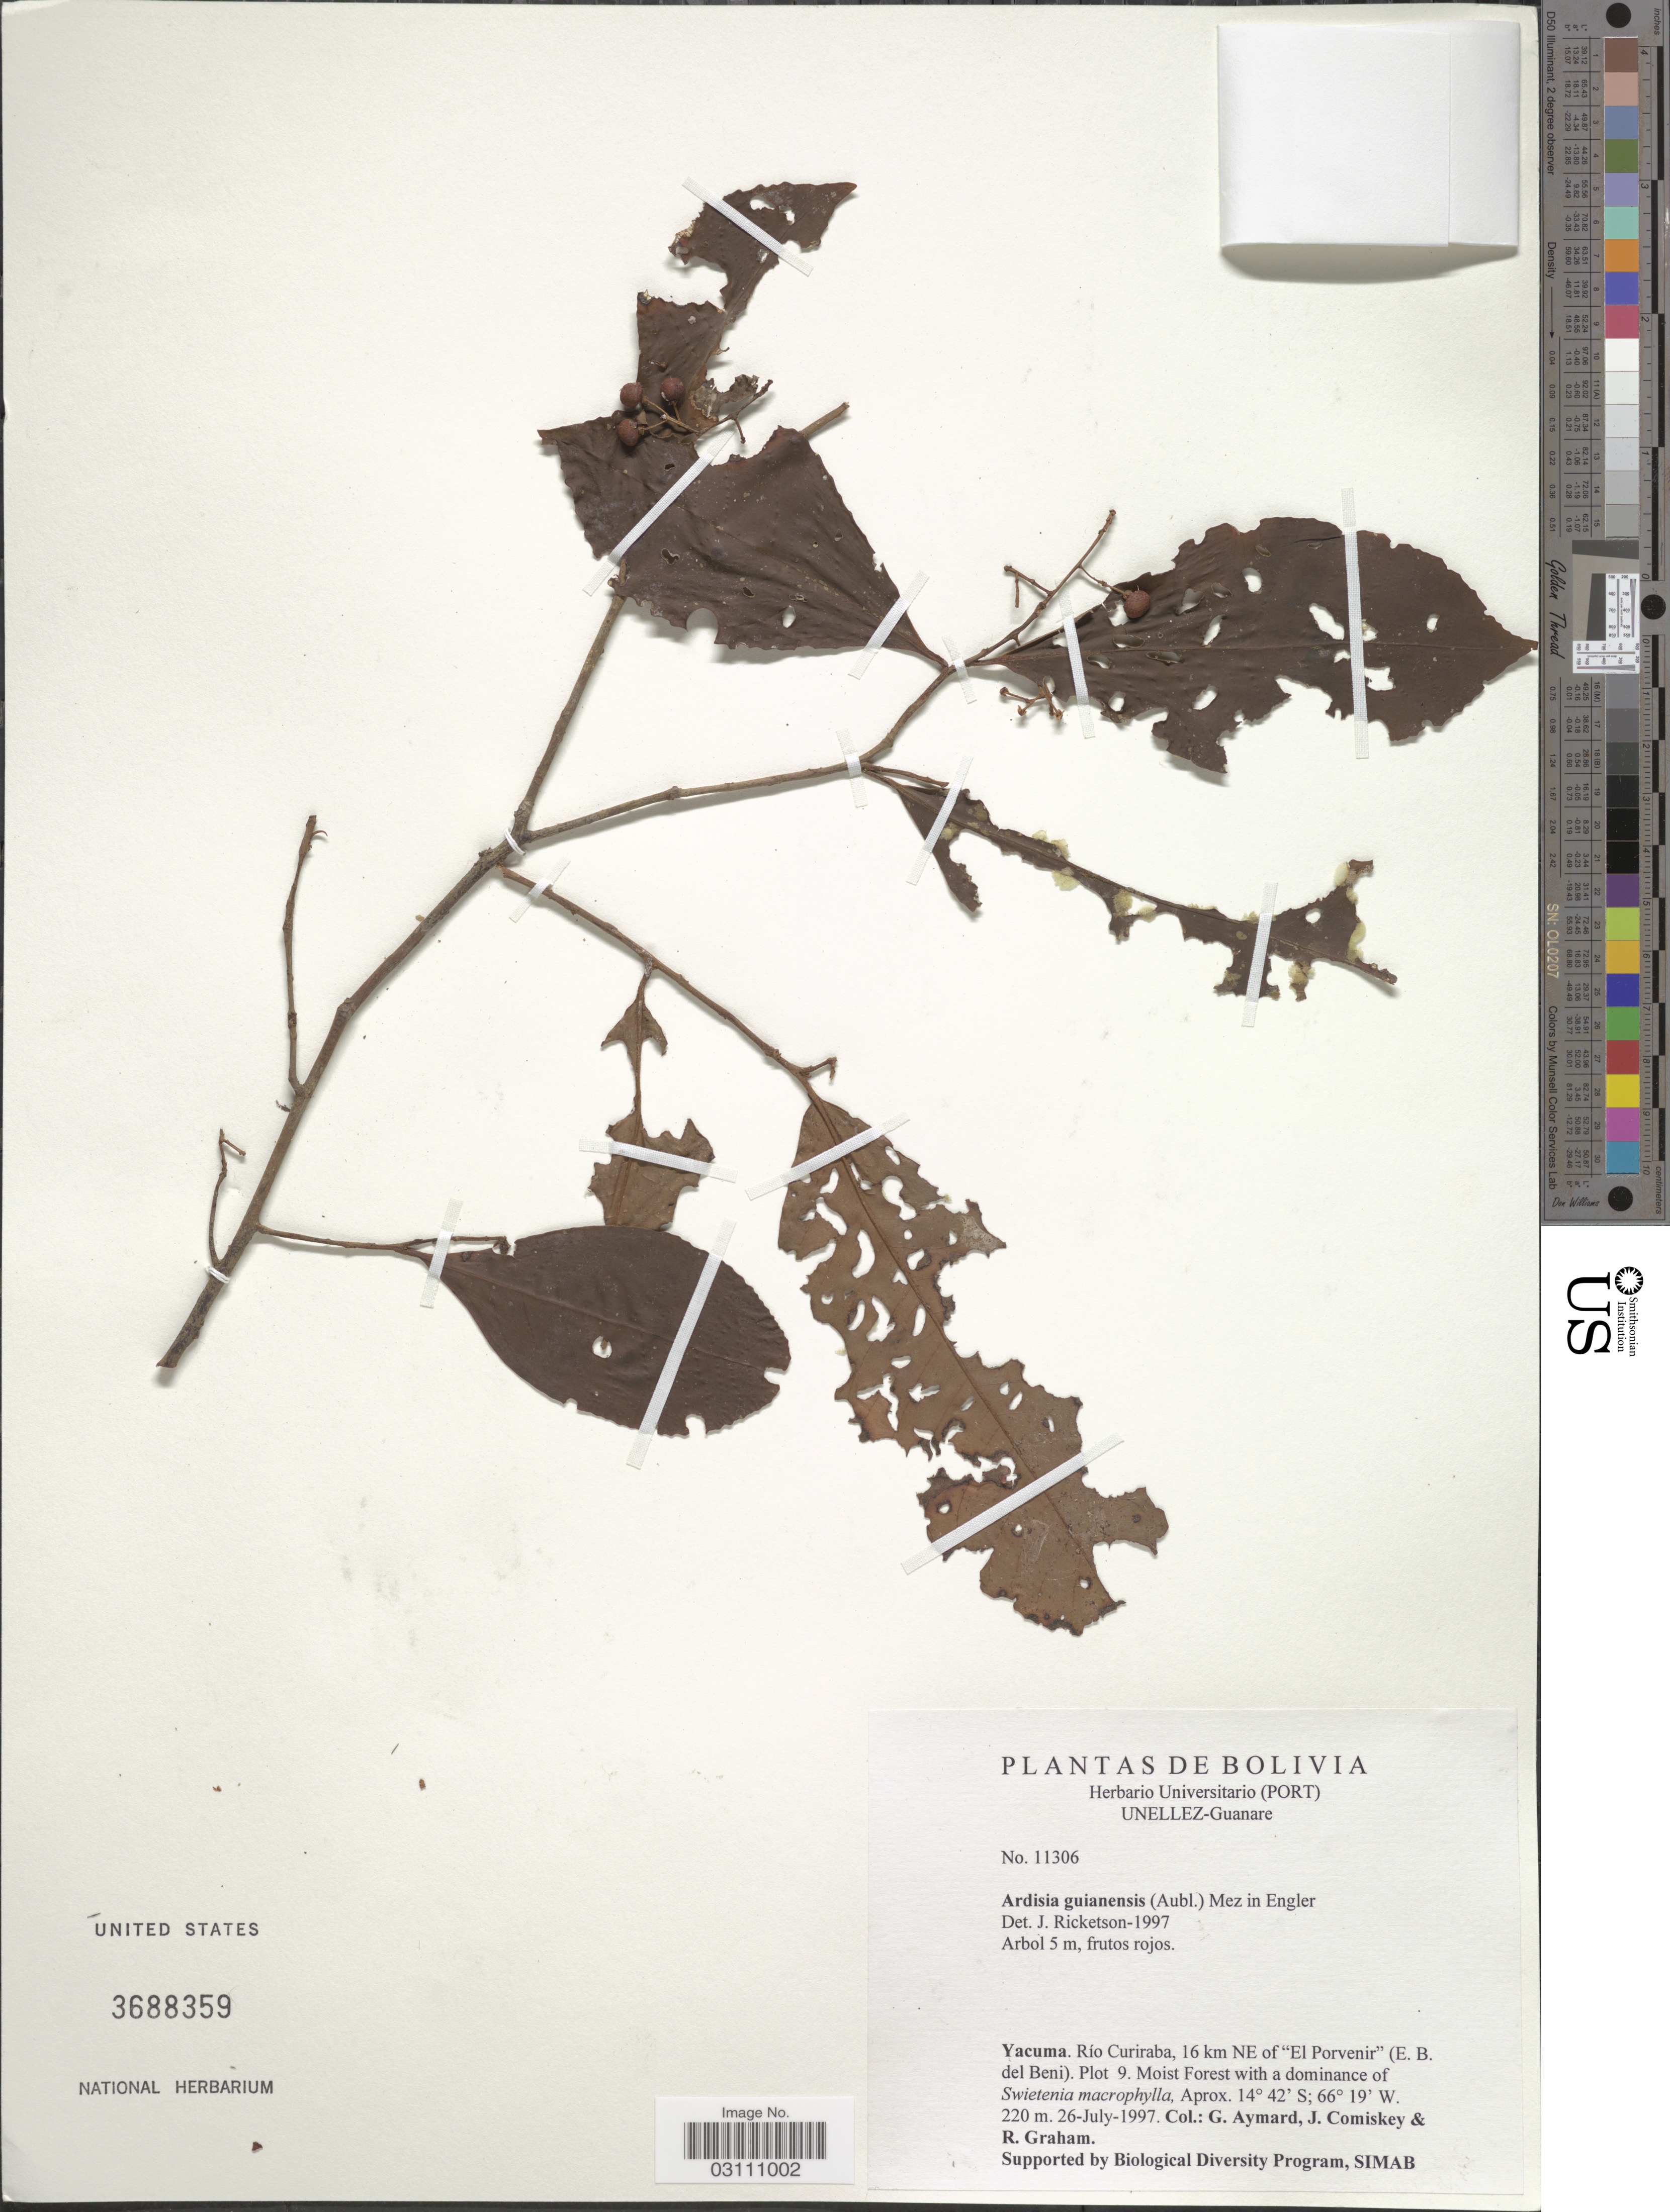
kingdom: Plantae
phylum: Tracheophyta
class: Magnoliopsida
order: Ericales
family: Primulaceae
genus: Ardisia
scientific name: Ardisia guianensis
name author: (Aubl.) Mez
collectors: G. A. Aymard, J. A. Comiskey & R. Graham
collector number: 11306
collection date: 1997-07-26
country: Bolivia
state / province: Beni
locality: Yacuma. Río Curiraba, 16 km NE of "El Porvenir" (E. B. del Beni). Plot 9.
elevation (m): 220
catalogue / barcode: US 3688359